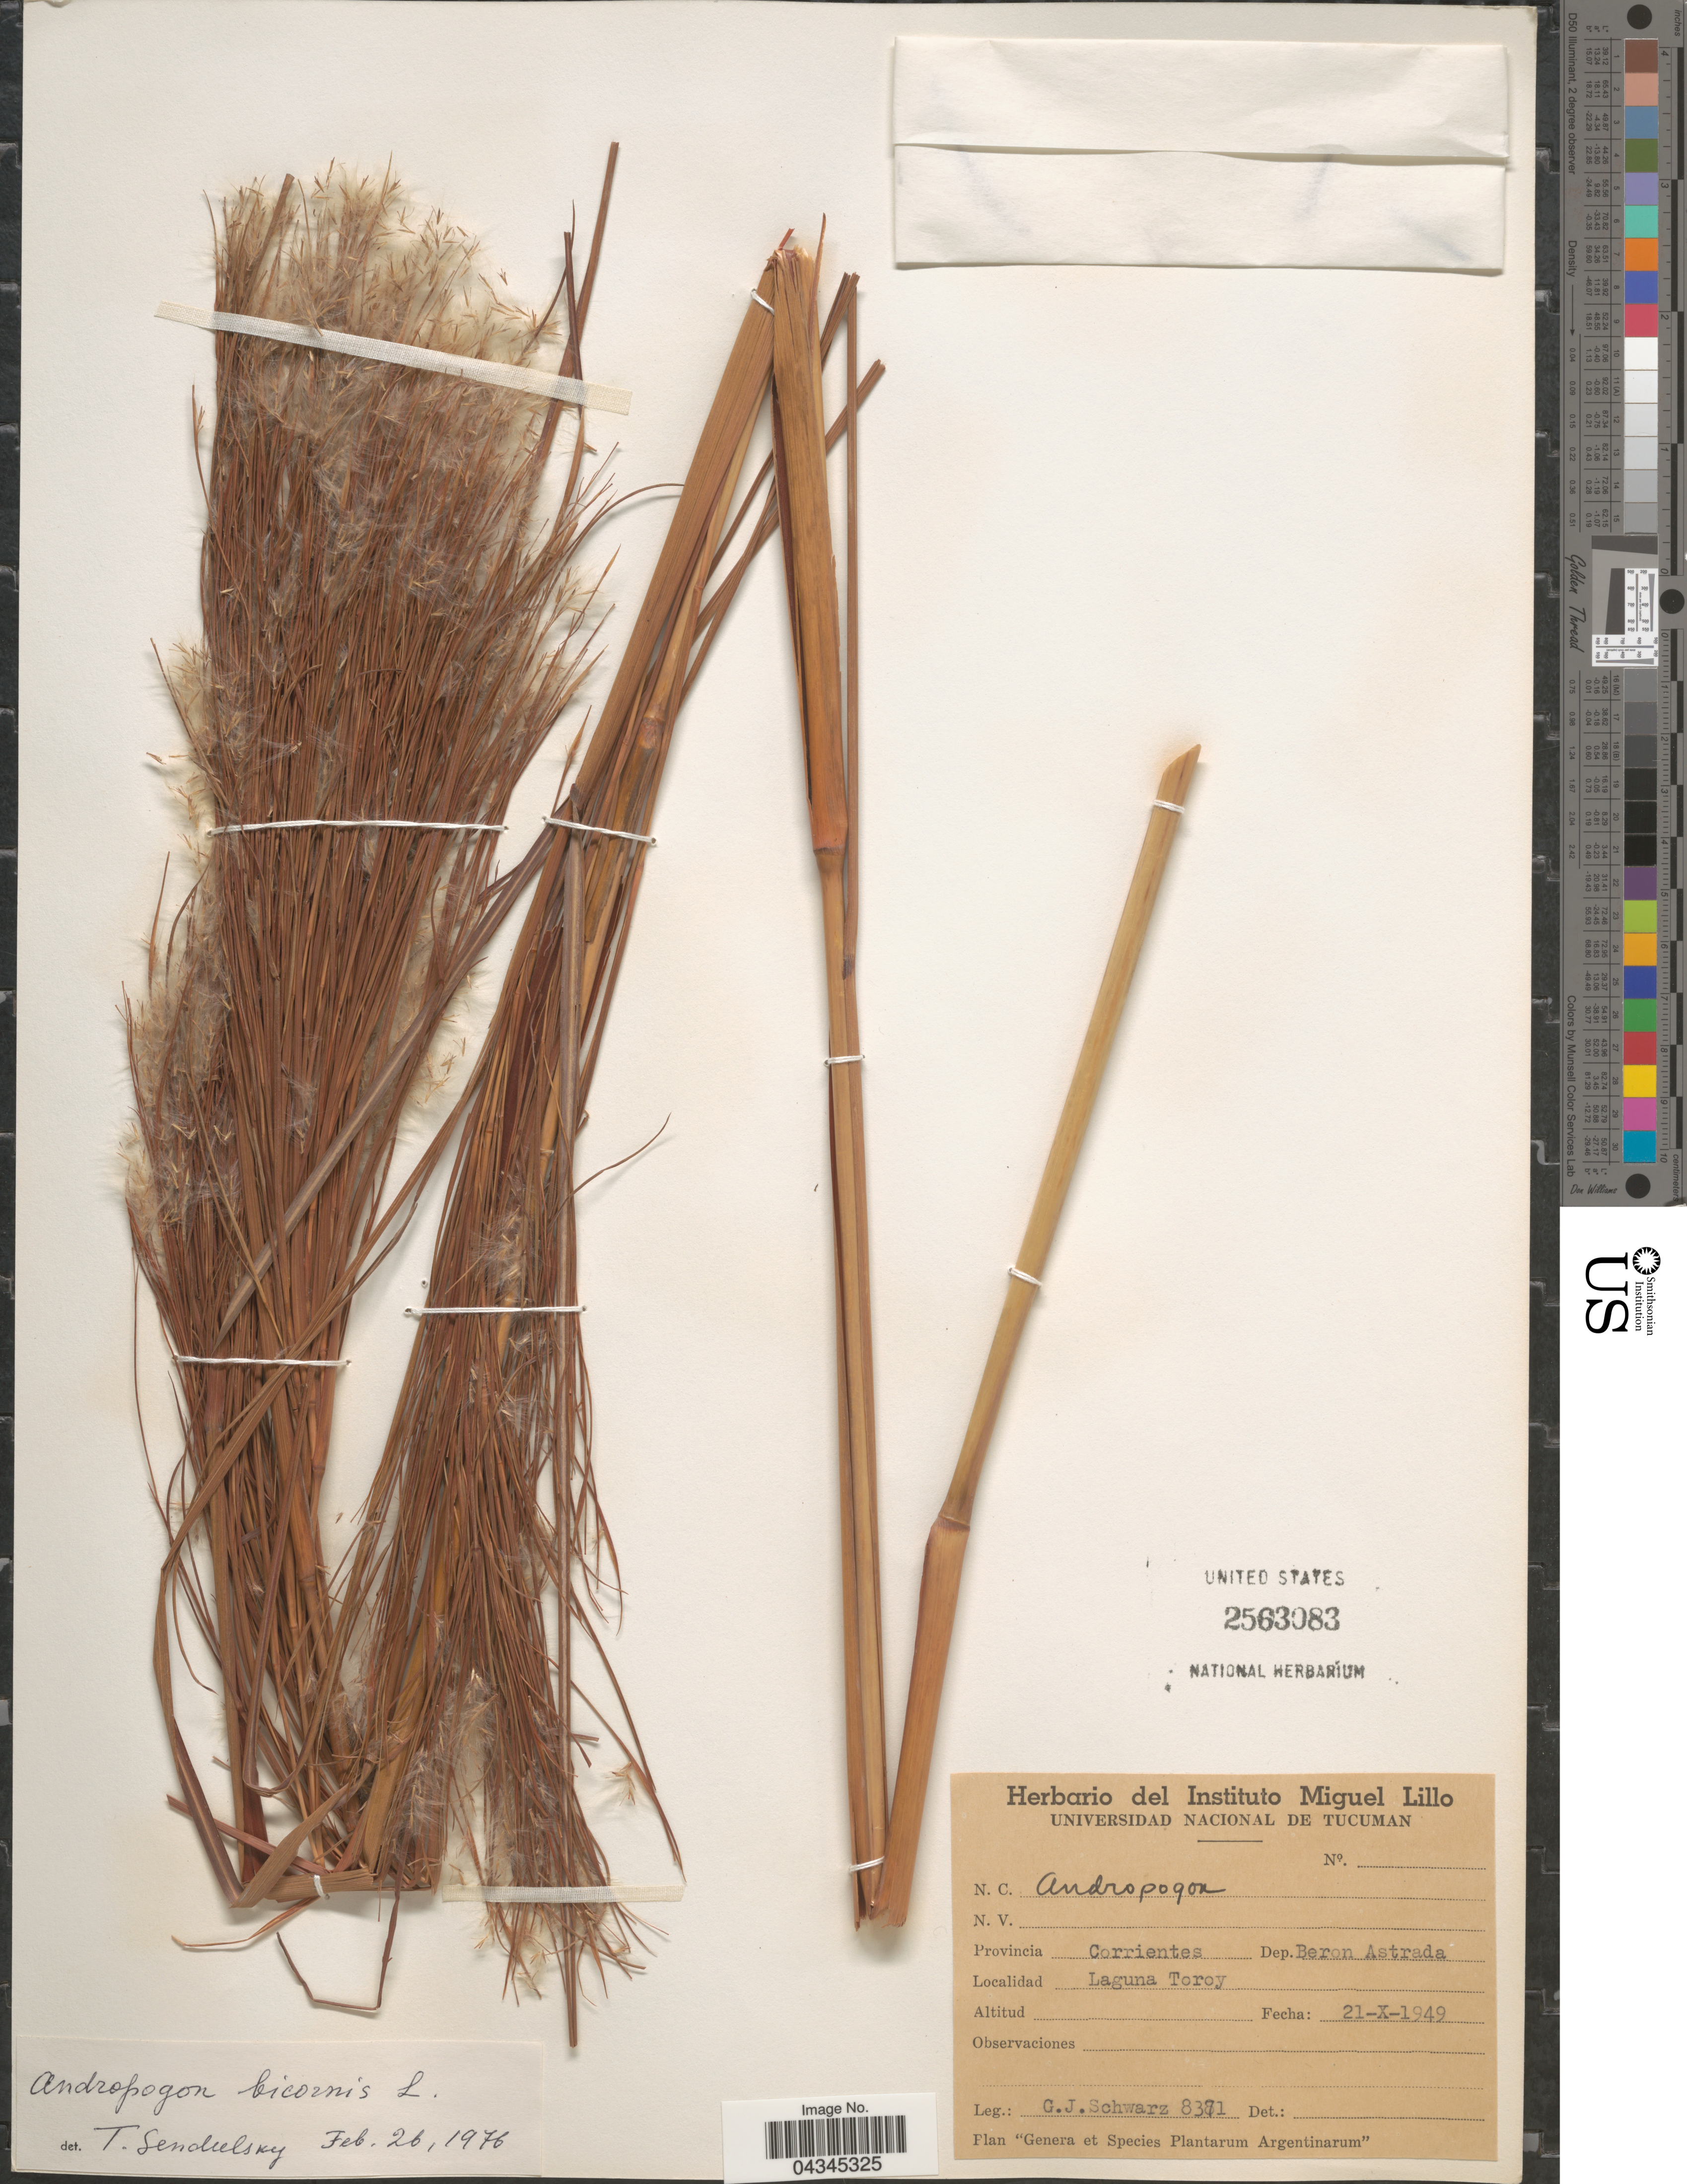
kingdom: Plantae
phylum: Tracheophyta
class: Liliopsida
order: Poales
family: Poaceae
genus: Andropogon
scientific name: Andropogon bicornis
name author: L.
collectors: G. J. Schwarz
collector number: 8371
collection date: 1949-10-21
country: Argentina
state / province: Corrientes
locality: Dep. Beron Astrada. Laguna Toroy.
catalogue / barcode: US 2563083